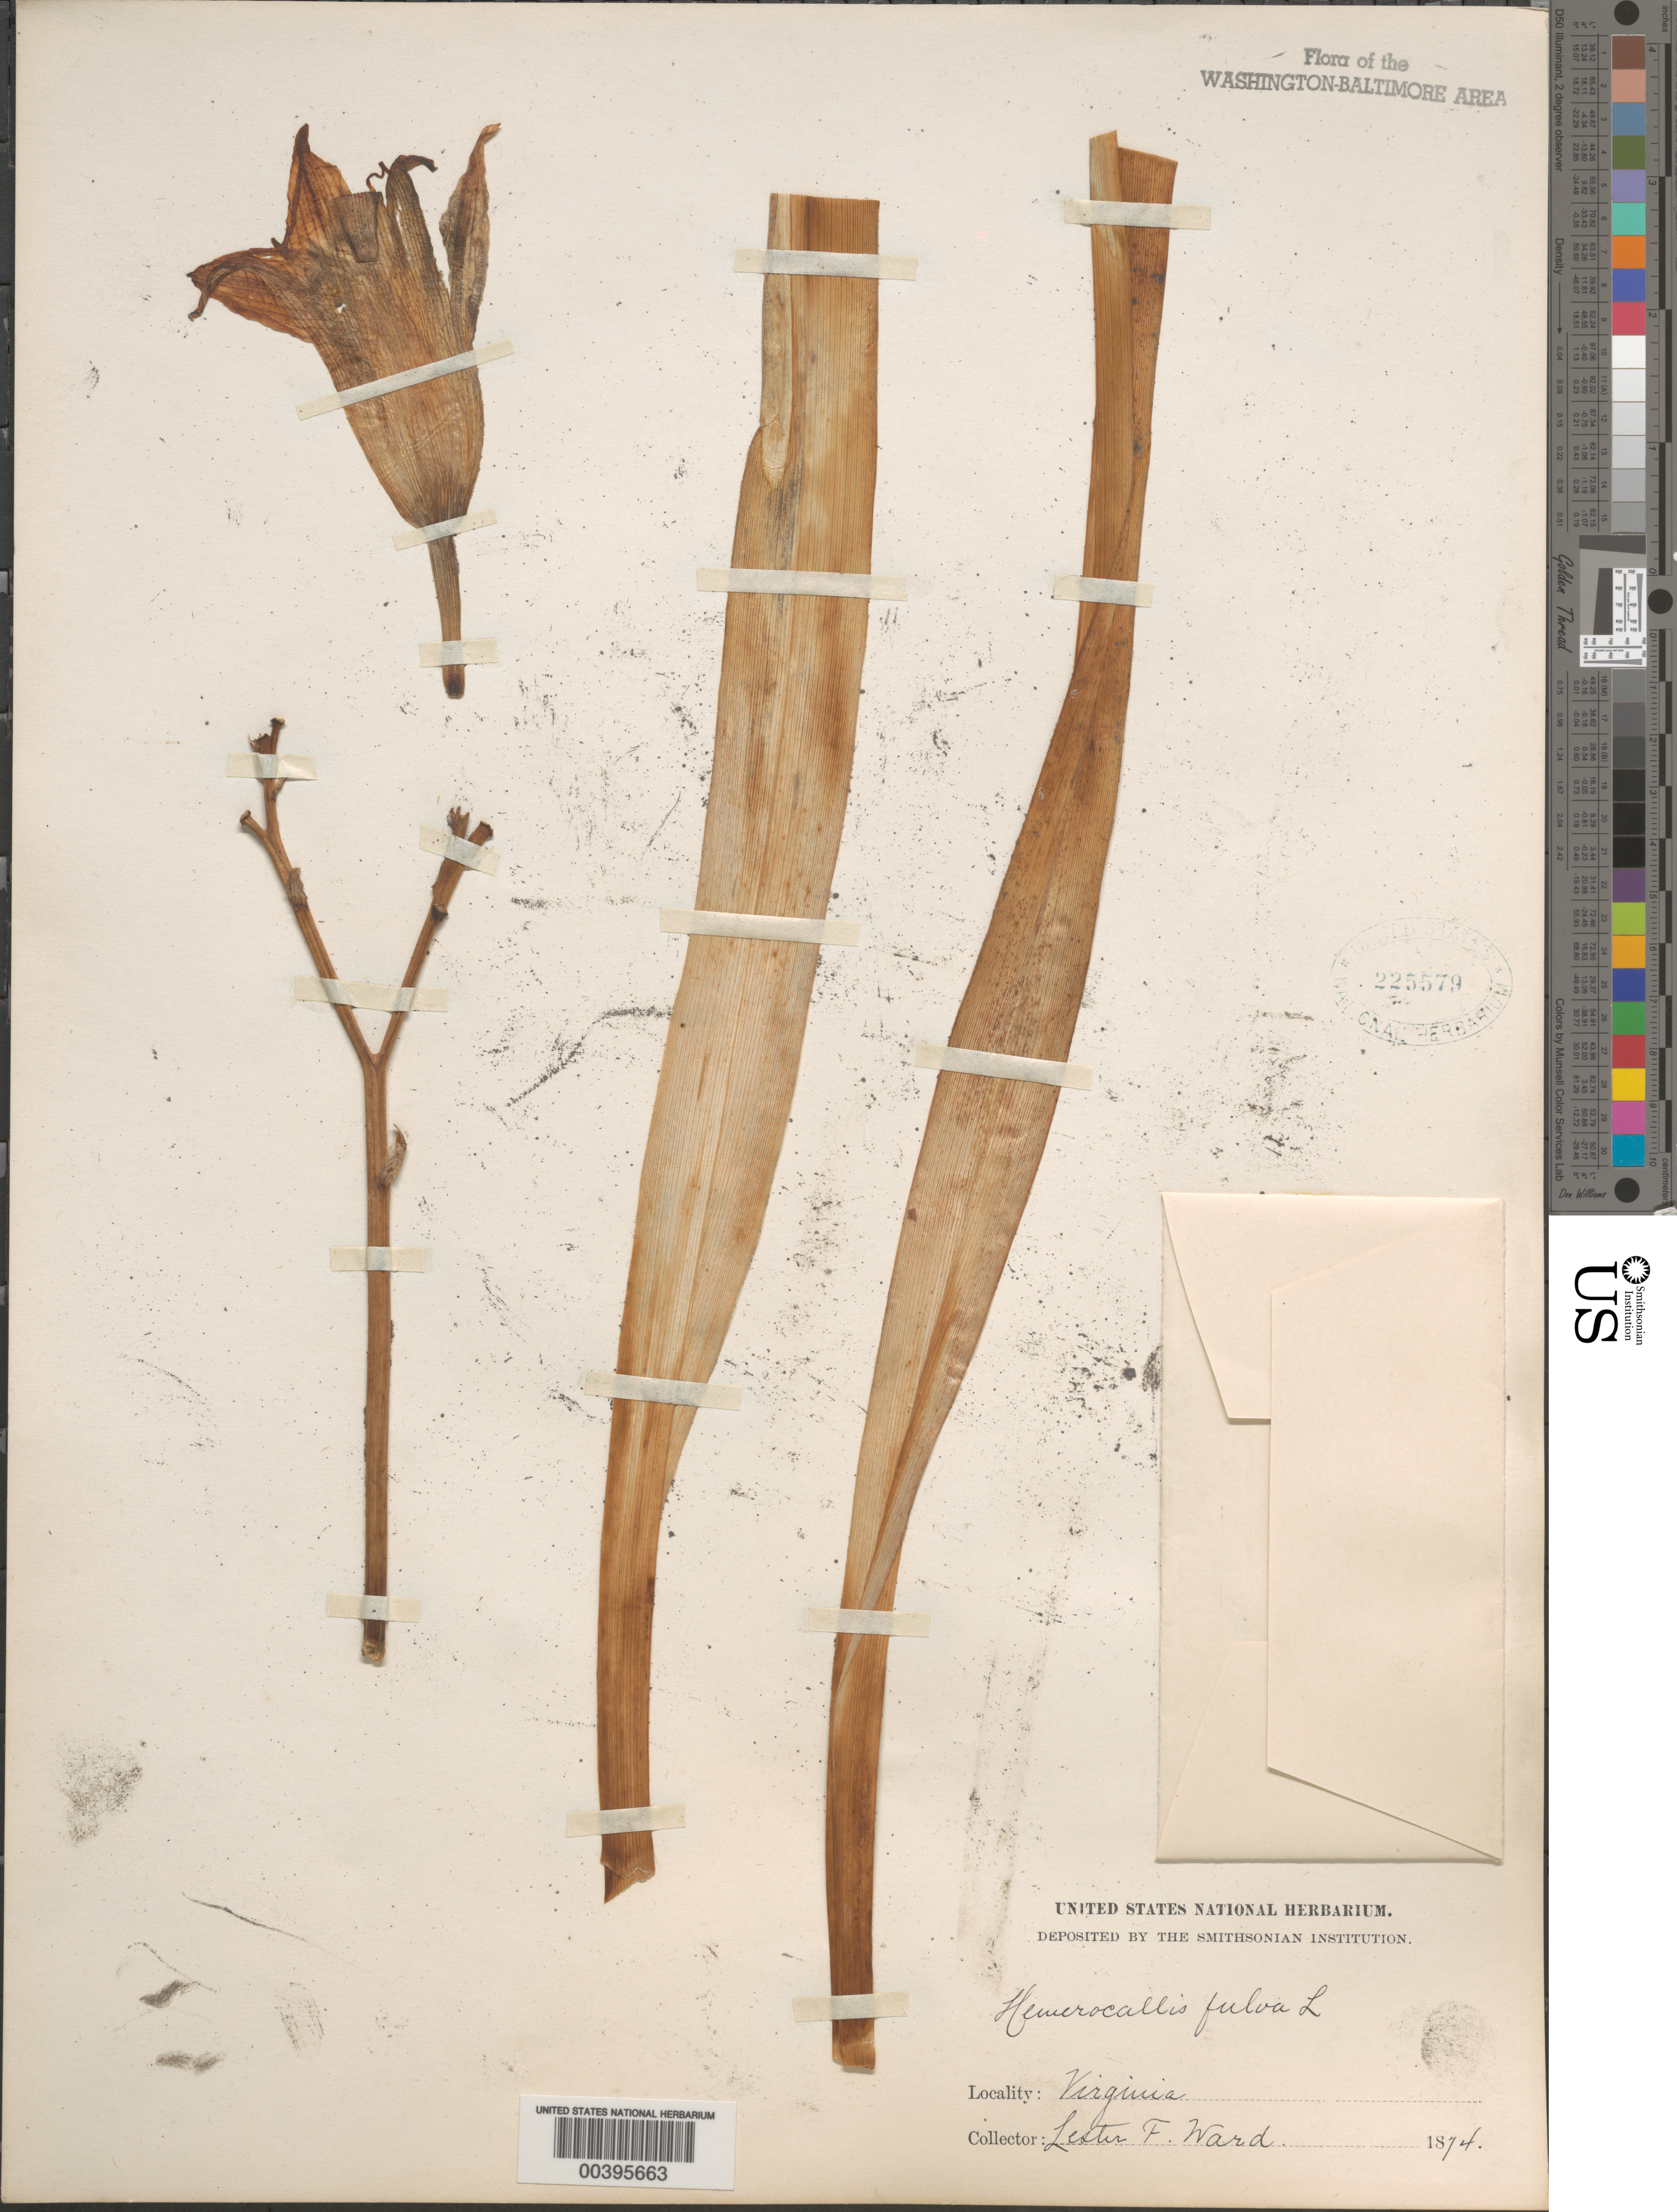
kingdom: Plantae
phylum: Tracheophyta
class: Liliopsida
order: Asparagales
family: Asphodelaceae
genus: Hemerocallis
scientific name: Hemerocallis fulva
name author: L.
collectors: L. F. Ward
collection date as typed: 1874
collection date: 1874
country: United States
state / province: Virginia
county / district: Fairfax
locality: West Falls Church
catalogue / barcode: US 225579